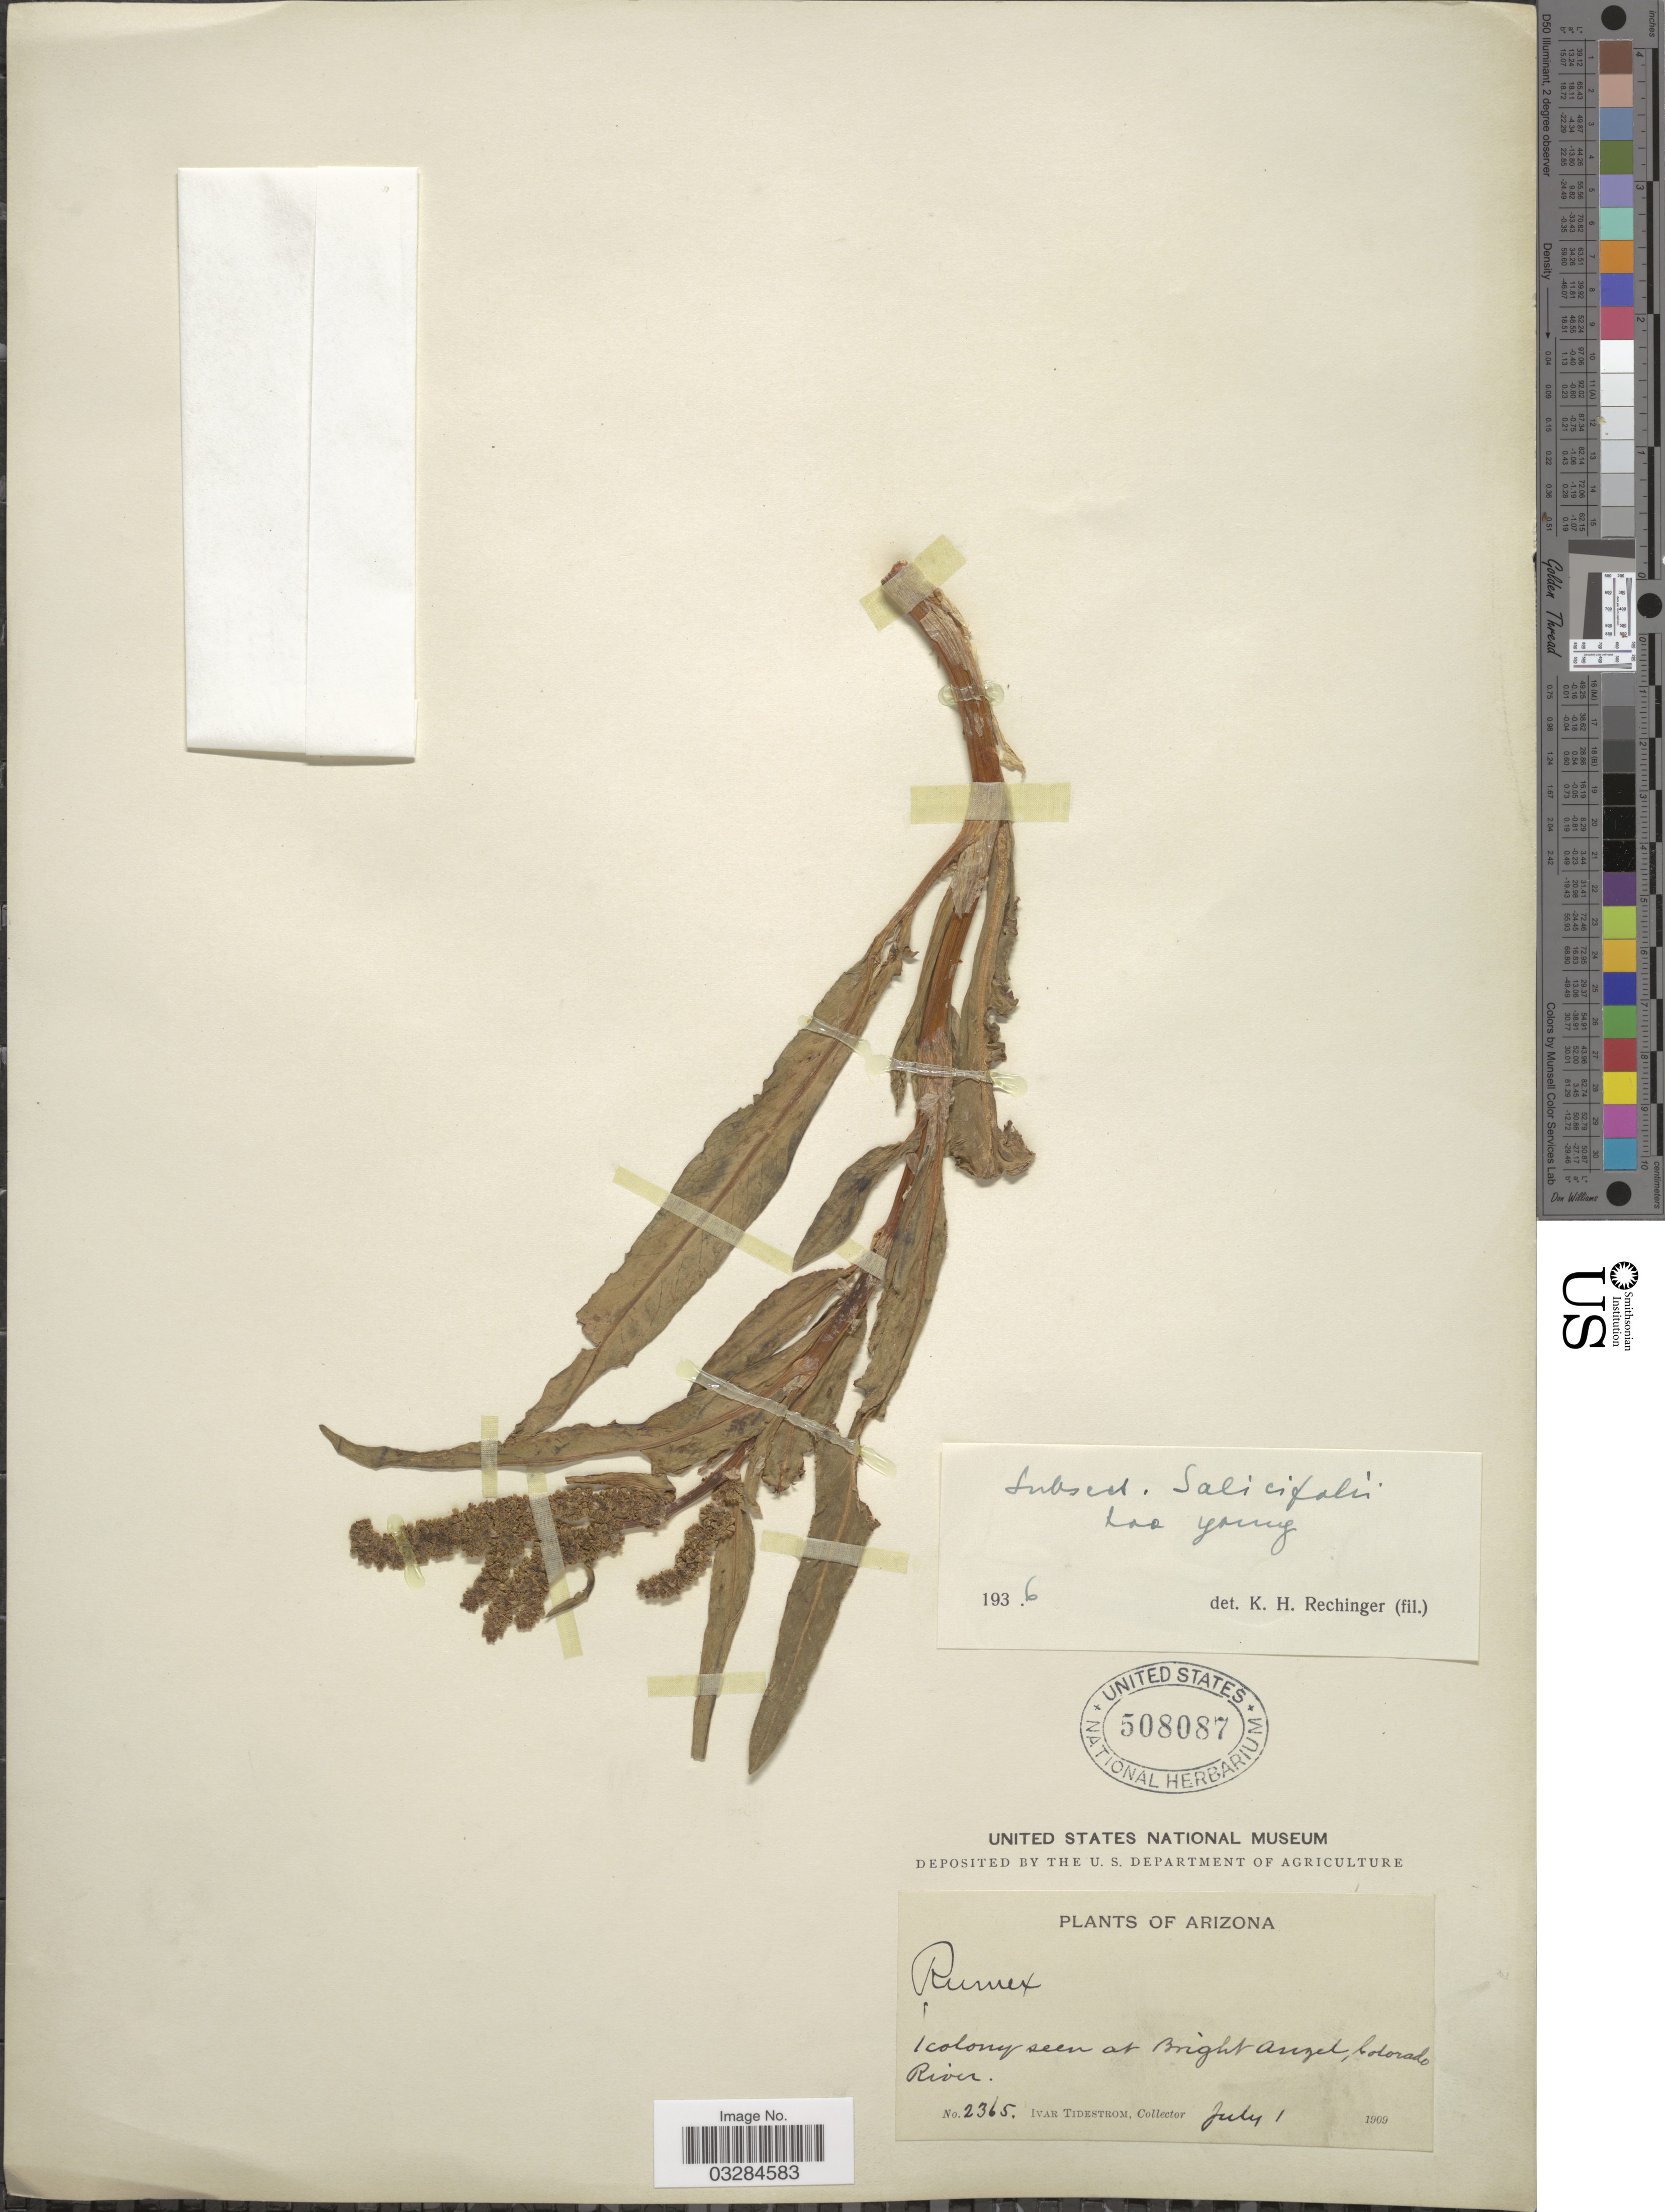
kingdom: Plantae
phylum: Tracheophyta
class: Magnoliopsida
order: Caryophyllales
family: Polygonaceae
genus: Rumex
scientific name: Rumex salicifolius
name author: Weinm.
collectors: I. F. Tidestrom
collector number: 2365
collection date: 1909-07-01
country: United States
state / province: Arizona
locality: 1 colony seen at Bright Angel, Colorado River.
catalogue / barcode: US 508087